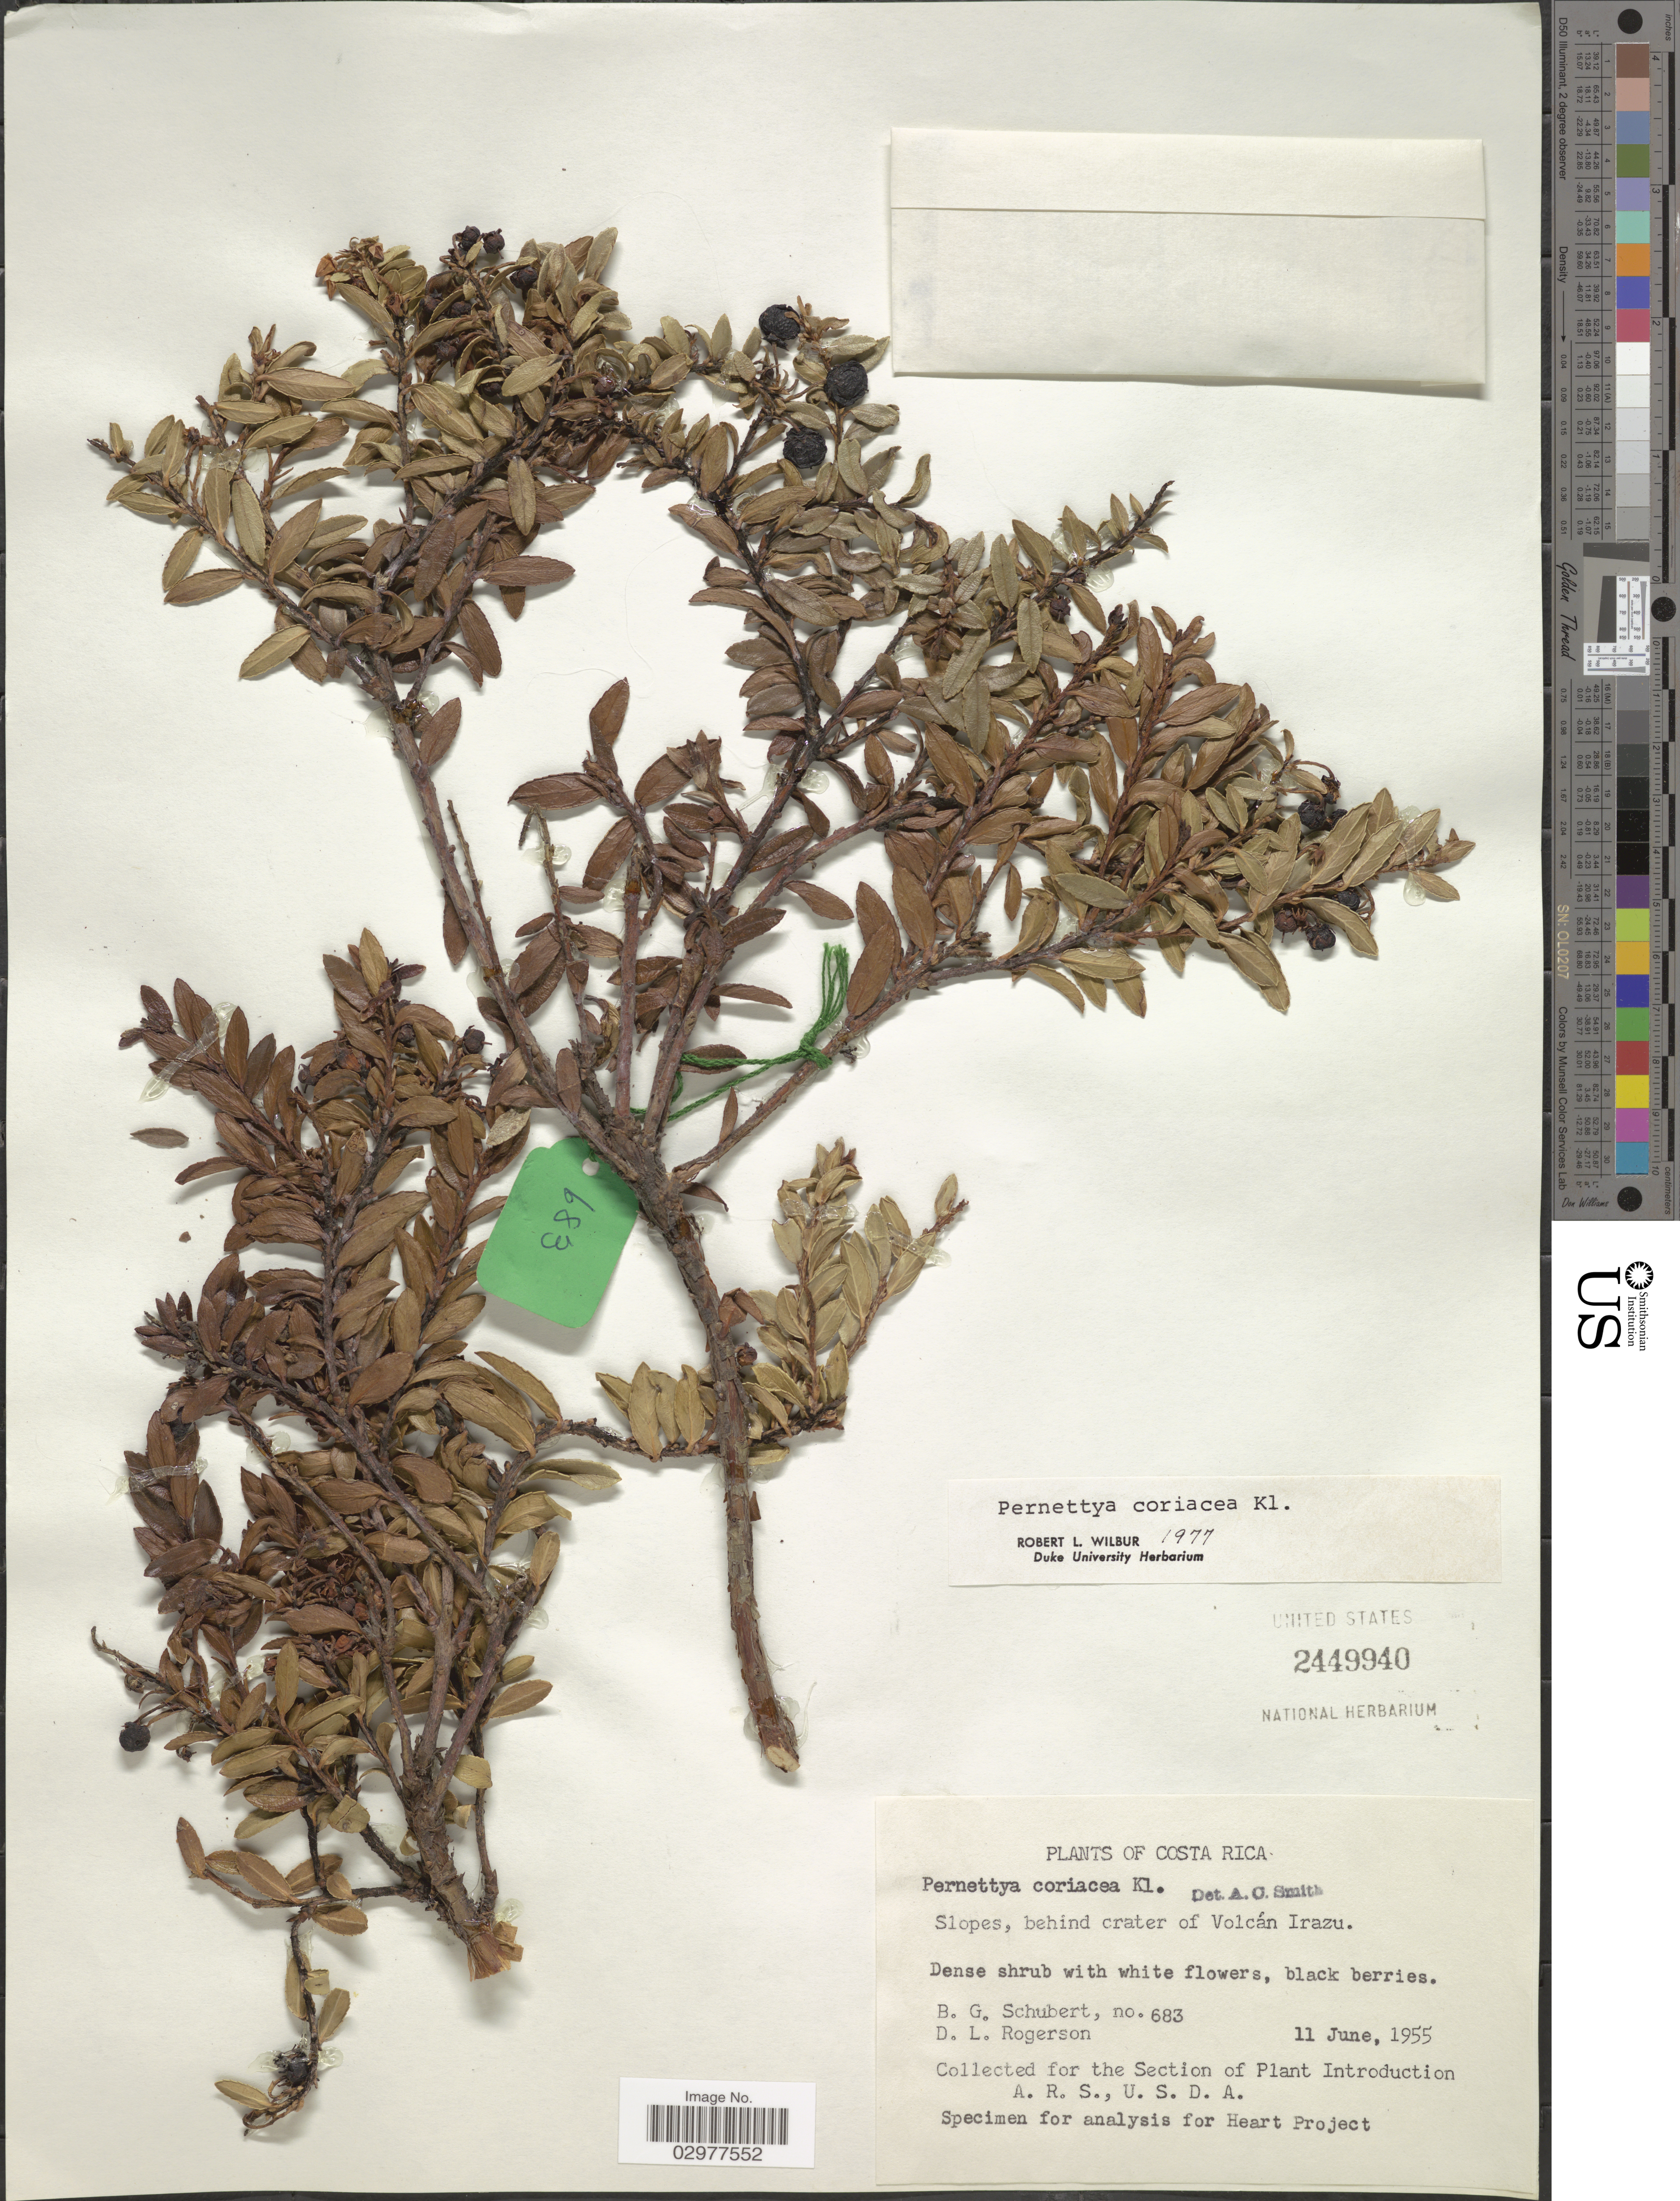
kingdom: Plantae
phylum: Tracheophyta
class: Magnoliopsida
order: Ericales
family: Ericaceae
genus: Pernettya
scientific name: Pernettya prostrata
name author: (Cav.) DC.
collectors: B. Schubert & D. Rogerson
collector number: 683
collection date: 1955-06-11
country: Costa Rica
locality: Slopes, behind crater of Volcán Irazu.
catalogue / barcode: US 2449940